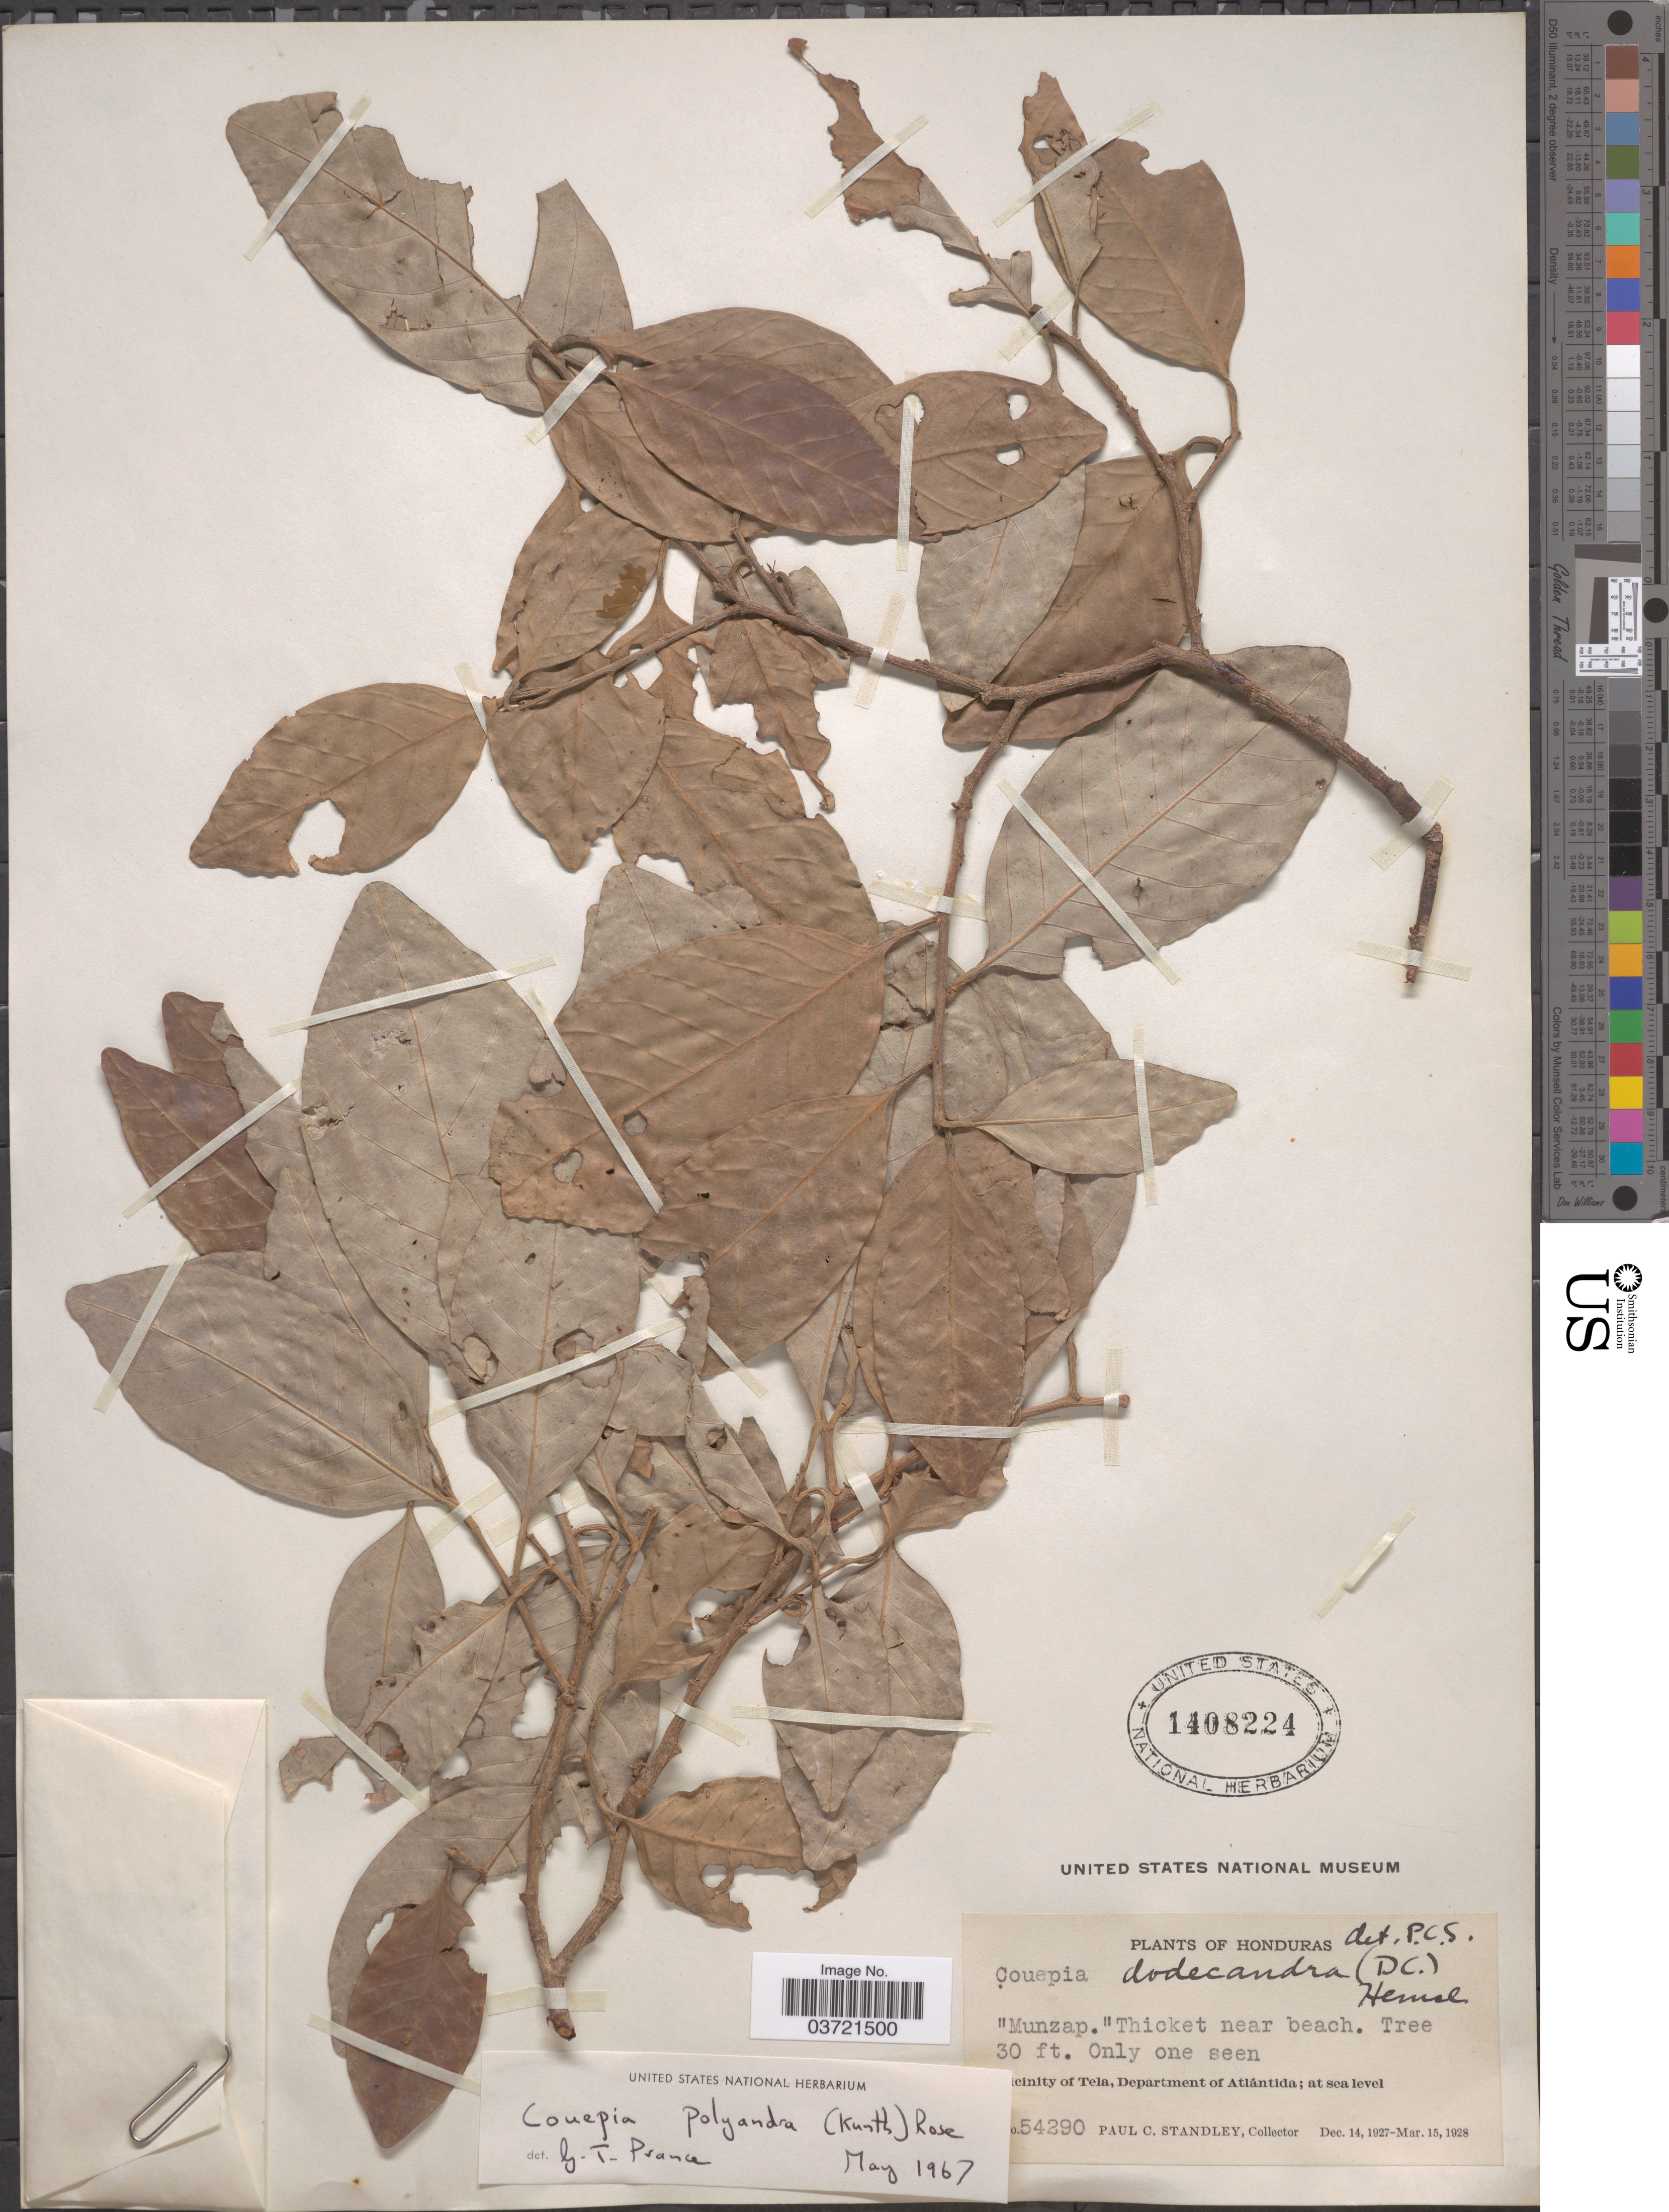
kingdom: Plantae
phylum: Tracheophyta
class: Magnoliopsida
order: Malpighiales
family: Chrysobalanaceae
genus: Couepia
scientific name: Couepia polyandra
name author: (Kunth) Rose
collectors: P. C. Standley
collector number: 54290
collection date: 1927-12-14/1928-03-15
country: Honduras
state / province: Atlantida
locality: Vicinity of Tela, Department of Atlántida.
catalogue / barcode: US 1408224